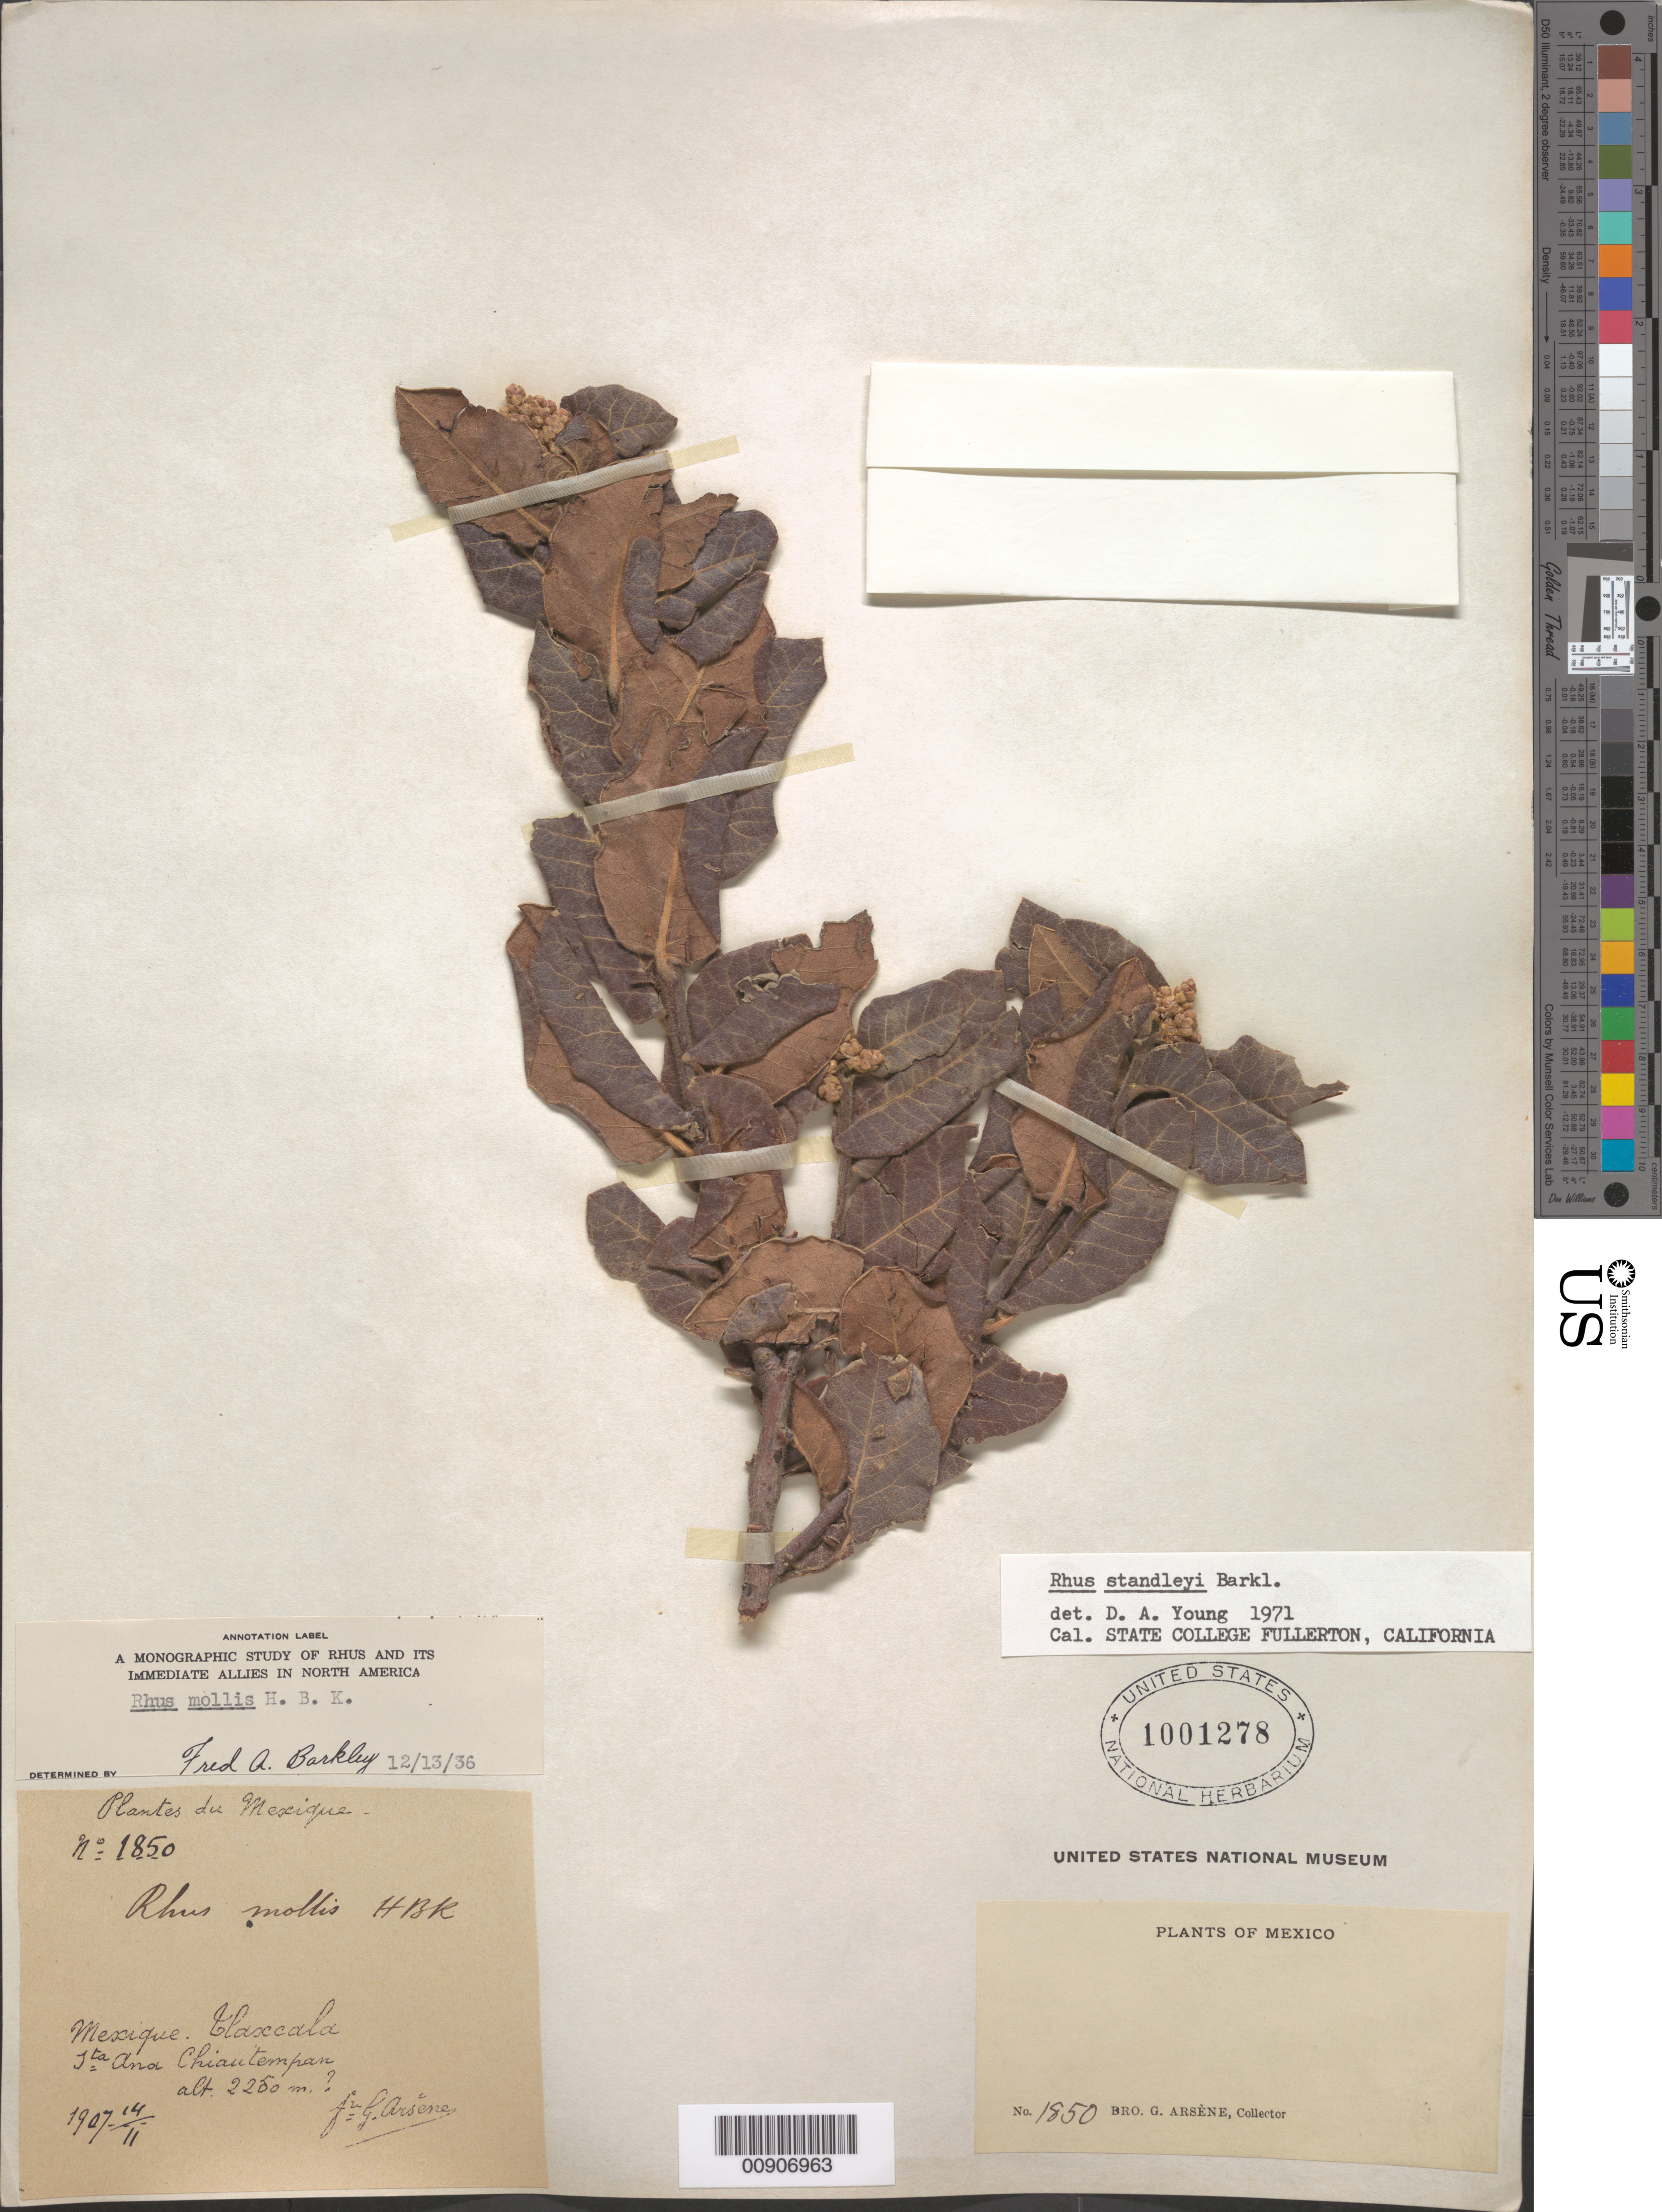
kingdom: Plantae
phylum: Tracheophyta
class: Magnoliopsida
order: Sapindales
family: Anacardiaceae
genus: Rhus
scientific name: Rhus standleyi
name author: F.A. Barkley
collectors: Bro. G. Arsène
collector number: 1850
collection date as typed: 14 Nov 1907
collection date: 1907-11-14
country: Mexico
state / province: Tlaxcala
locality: Tlaxcala: Santa Ana Chiautempan.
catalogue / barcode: US 1001278